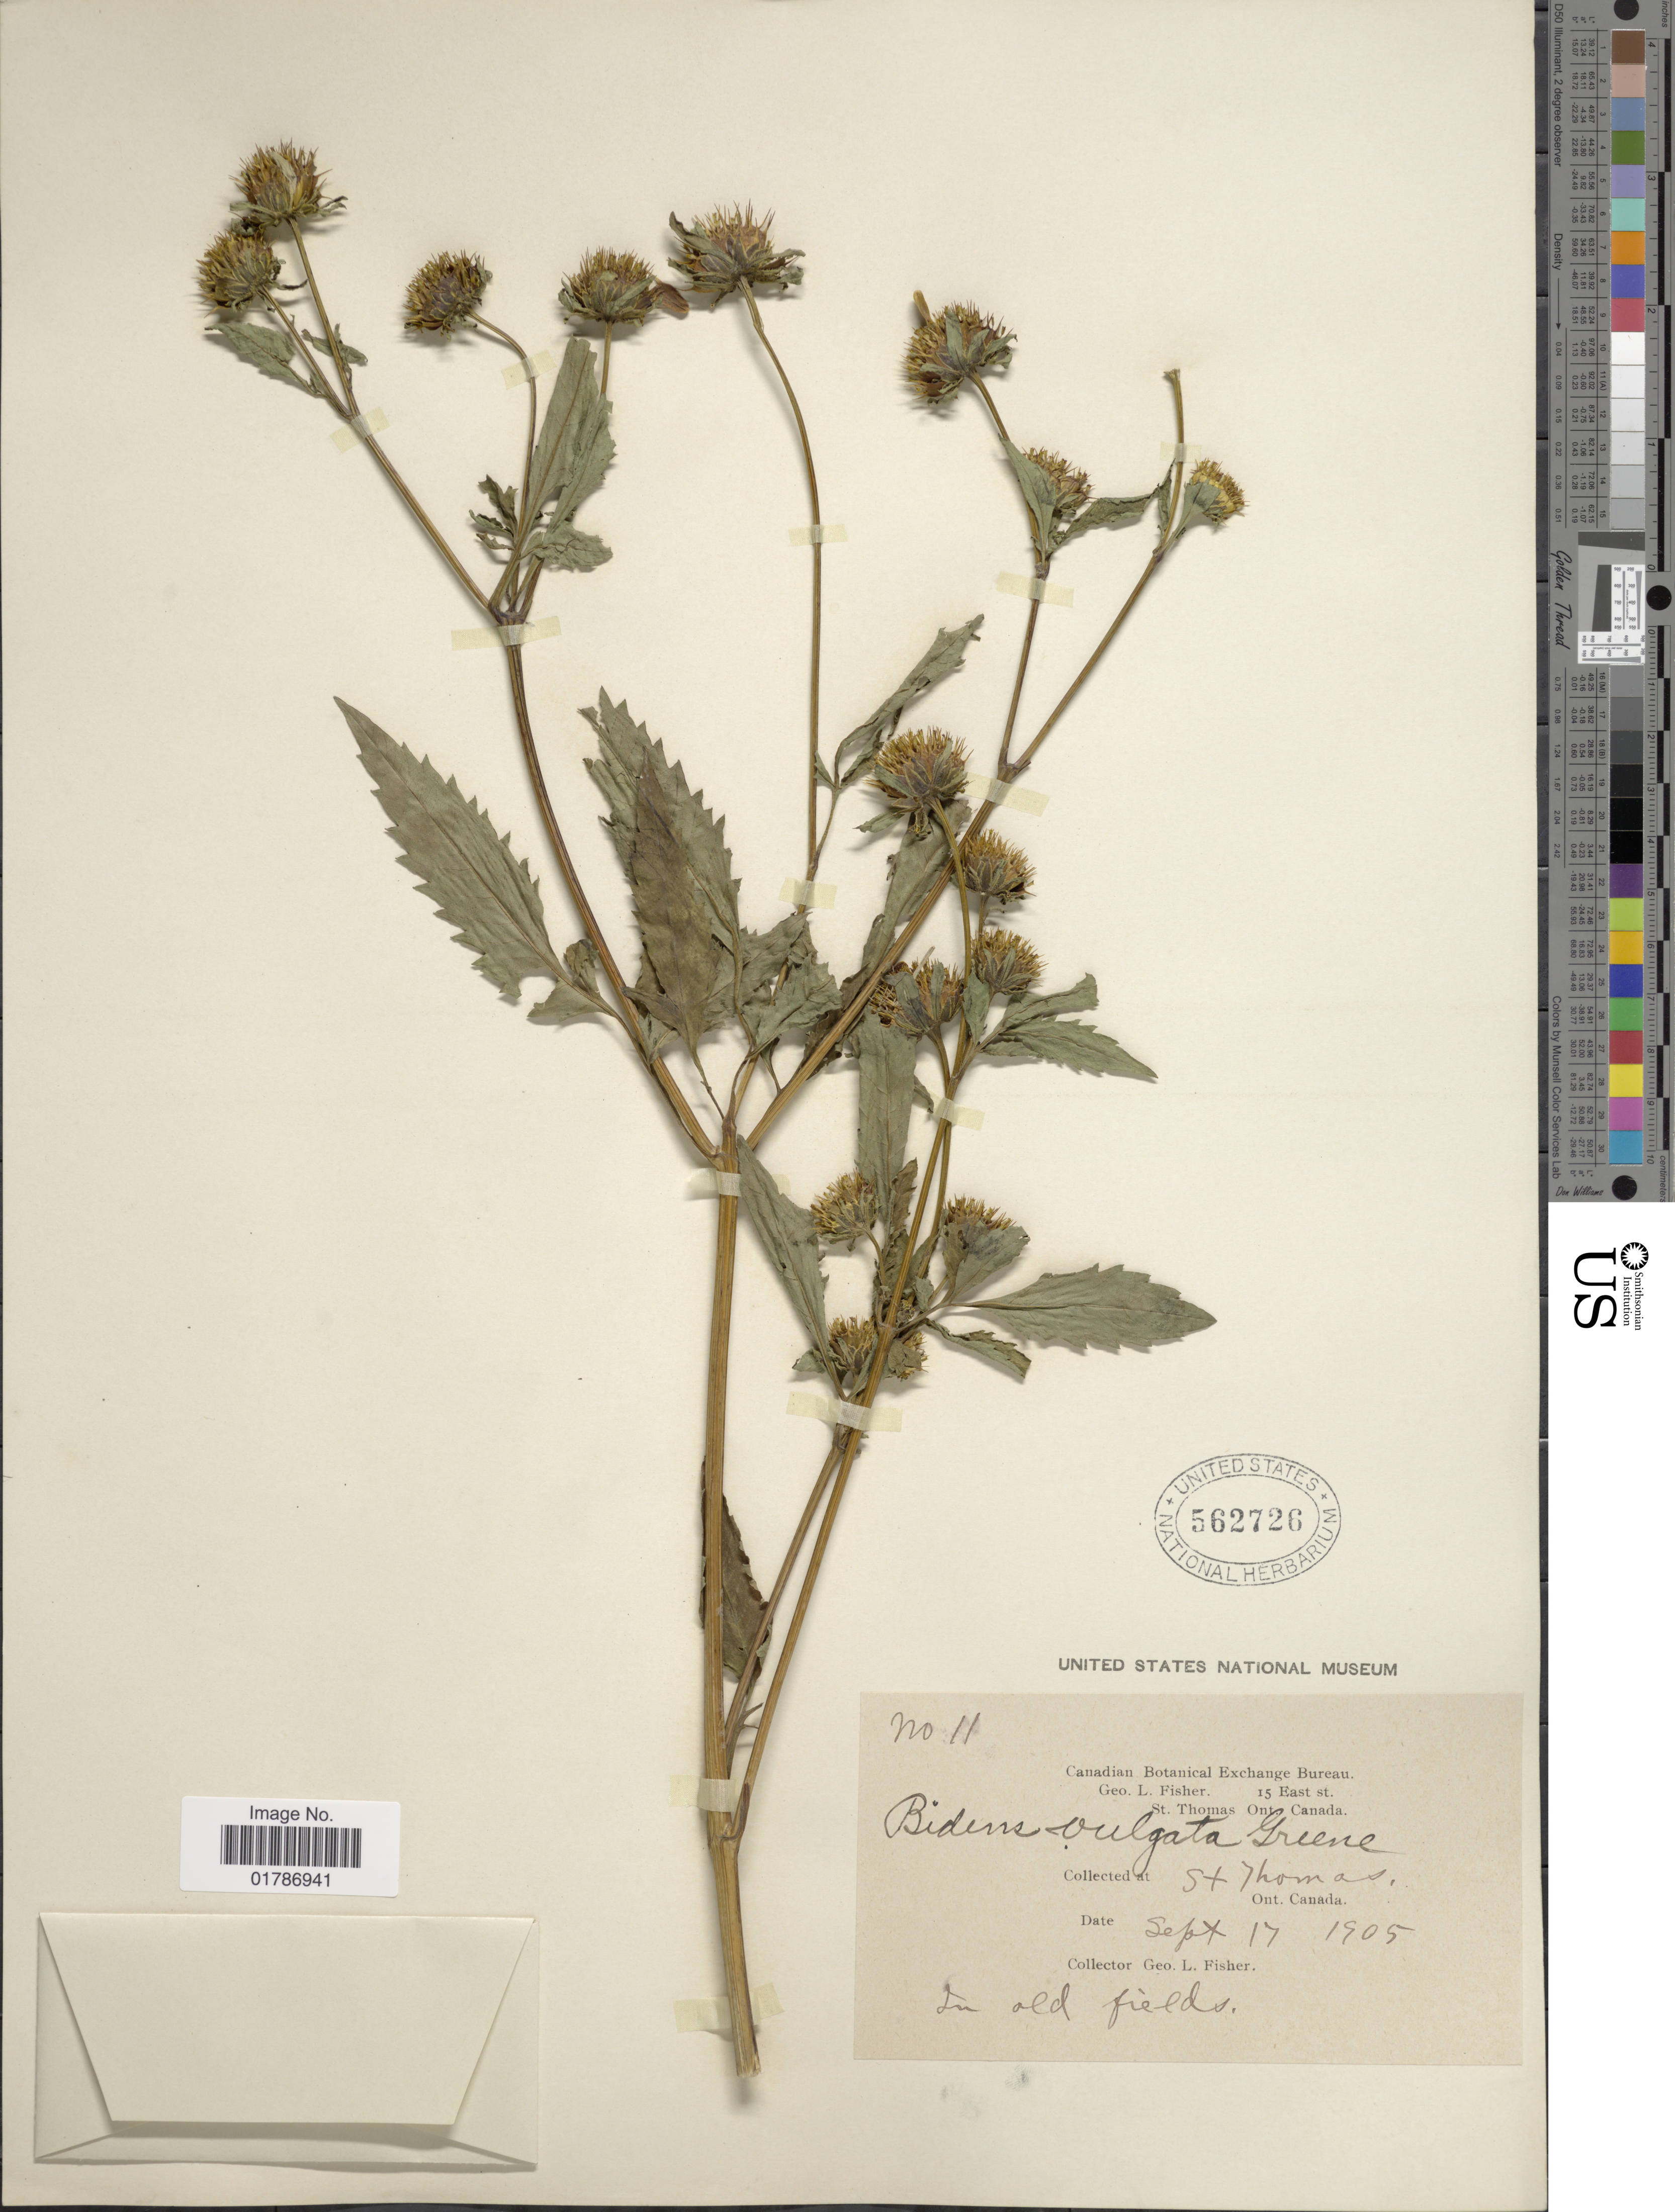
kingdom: Plantae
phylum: Tracheophyta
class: Magnoliopsida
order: Asterales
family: Asteraceae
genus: Bidens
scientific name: Bidens vulgata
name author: Greene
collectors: G. L. Fisher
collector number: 11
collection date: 1905-09-17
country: Canada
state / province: Ontario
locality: St. Thomas, Ont, Canada, In old fields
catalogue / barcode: US 562726